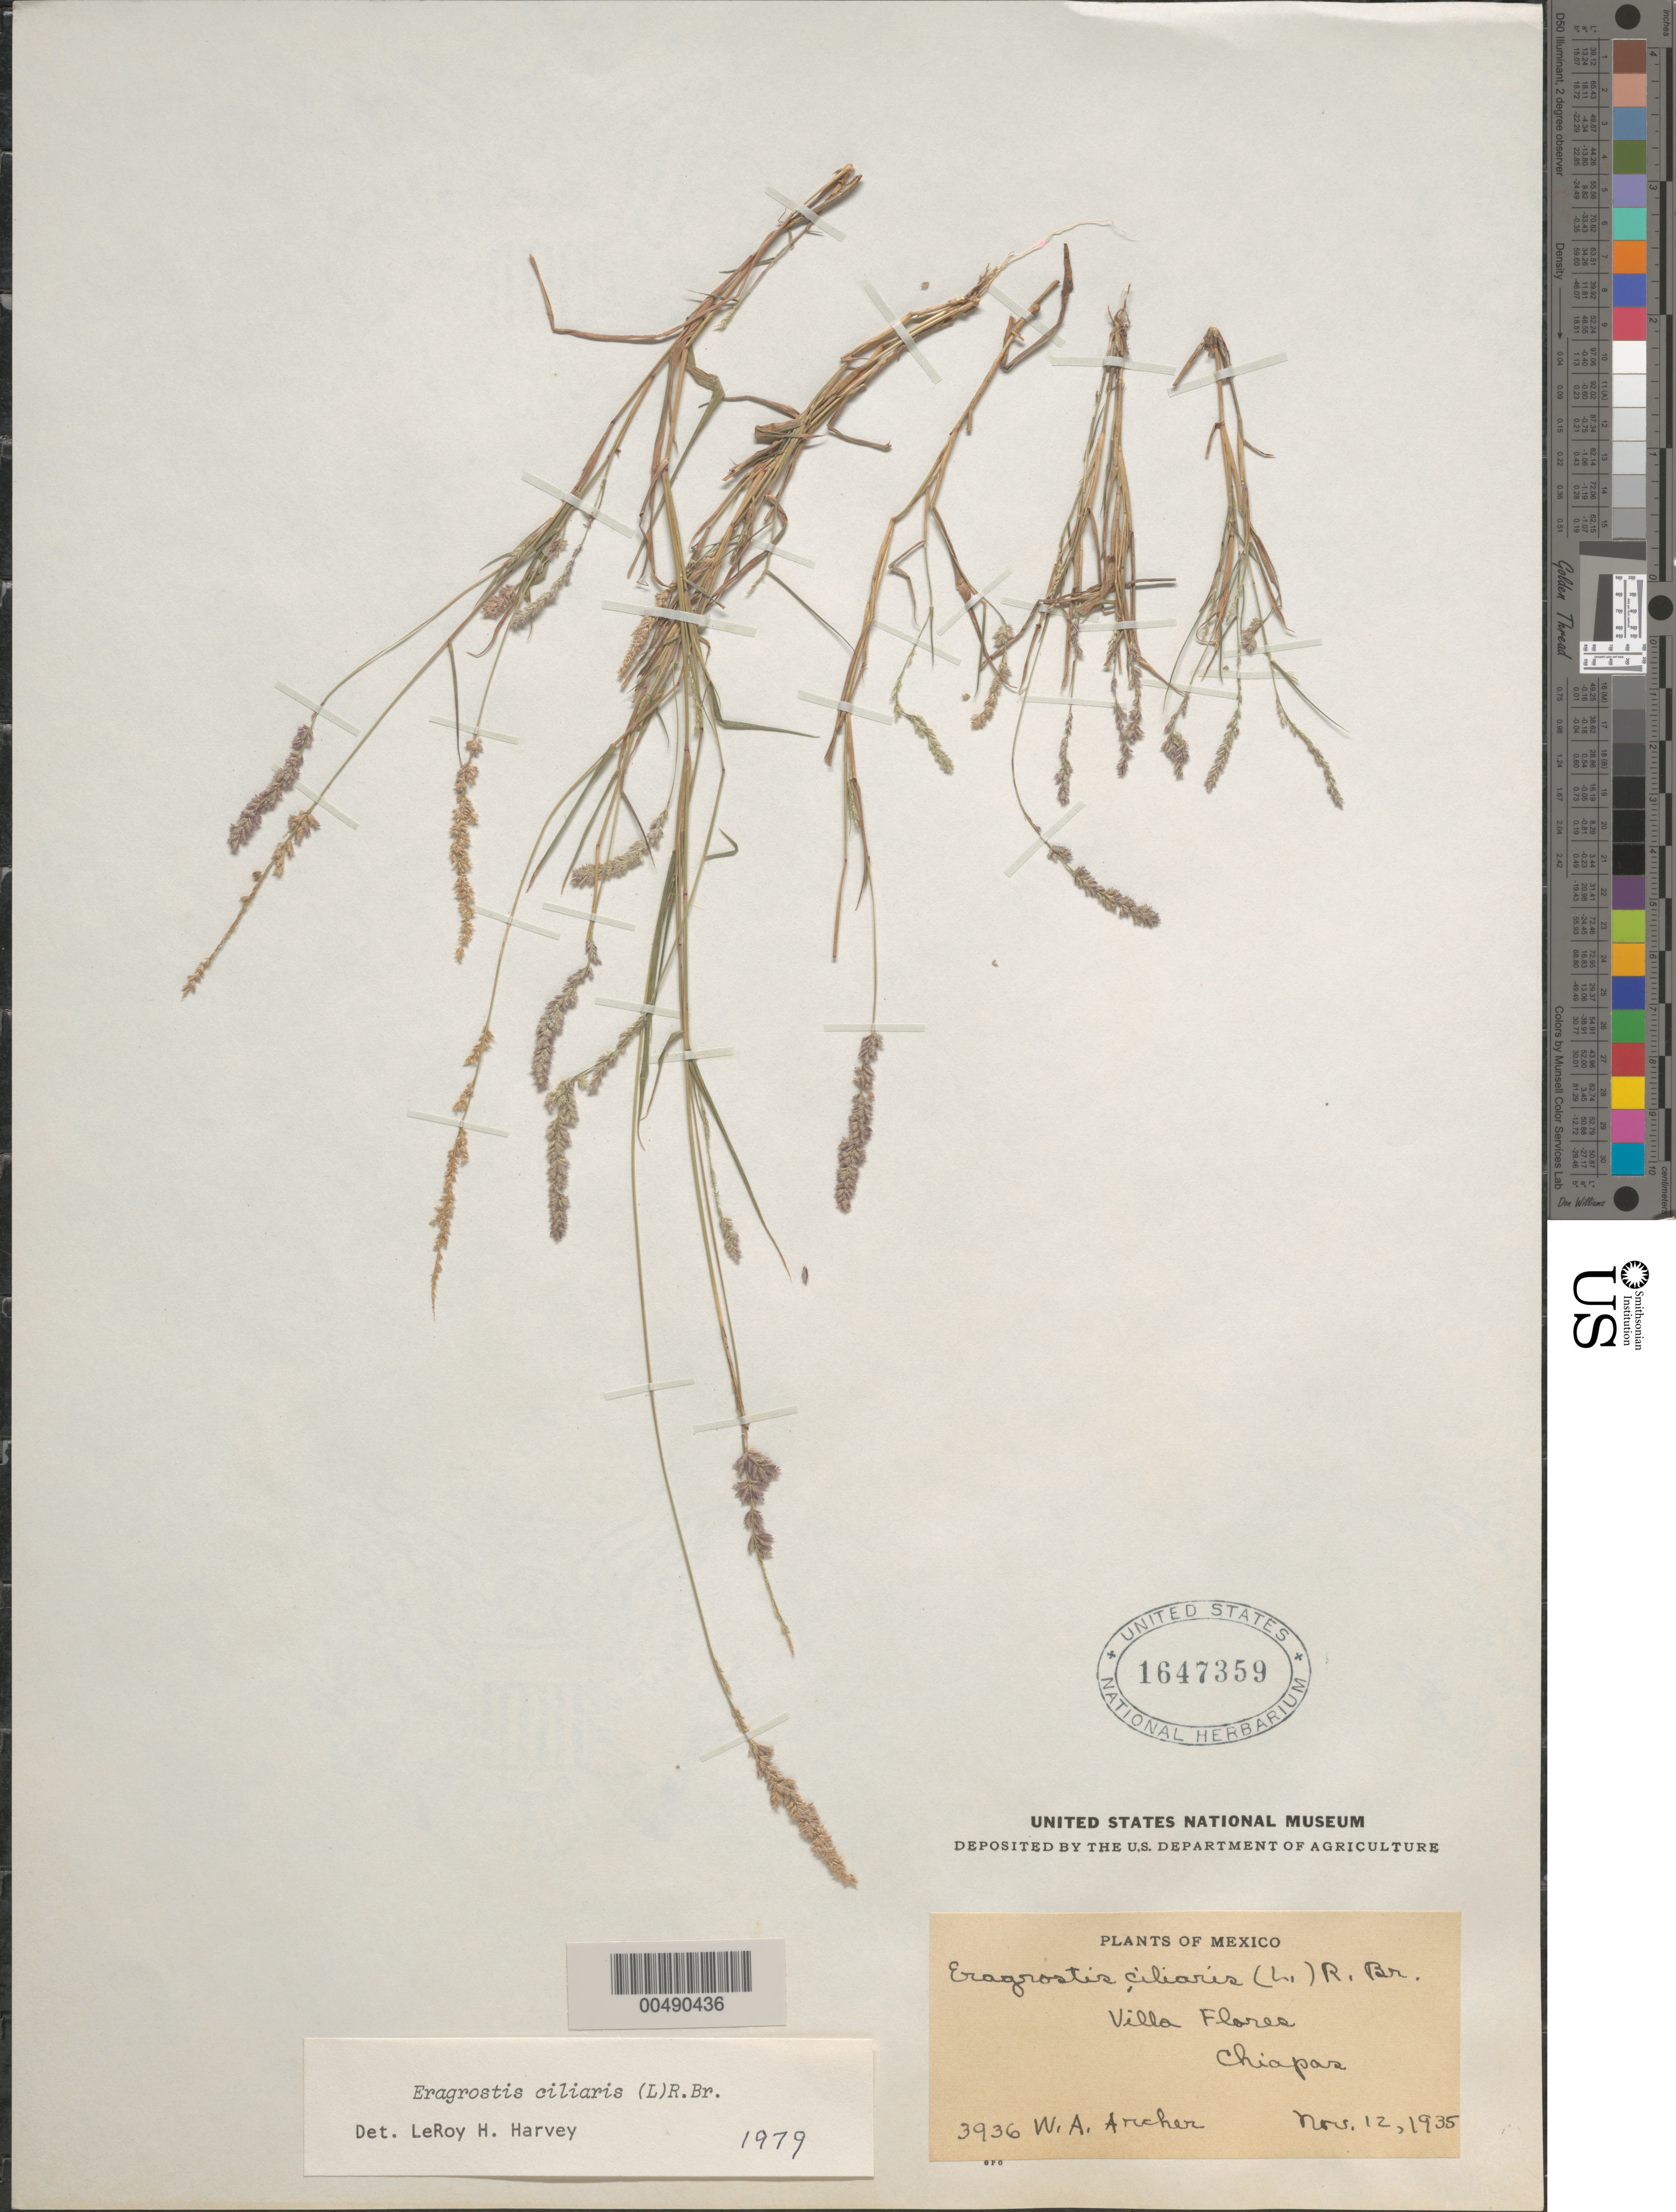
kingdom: Plantae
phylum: Tracheophyta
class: Liliopsida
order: Poales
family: Poaceae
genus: Eragrostis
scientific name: Eragrostis ciliaris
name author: (L.) R. Br.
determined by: Harvey, L. H.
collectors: W. A. Archer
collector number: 3936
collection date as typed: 12 Nov 1935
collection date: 1935-11-12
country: Mexico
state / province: Chiapas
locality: Villa Flores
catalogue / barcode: US 164739